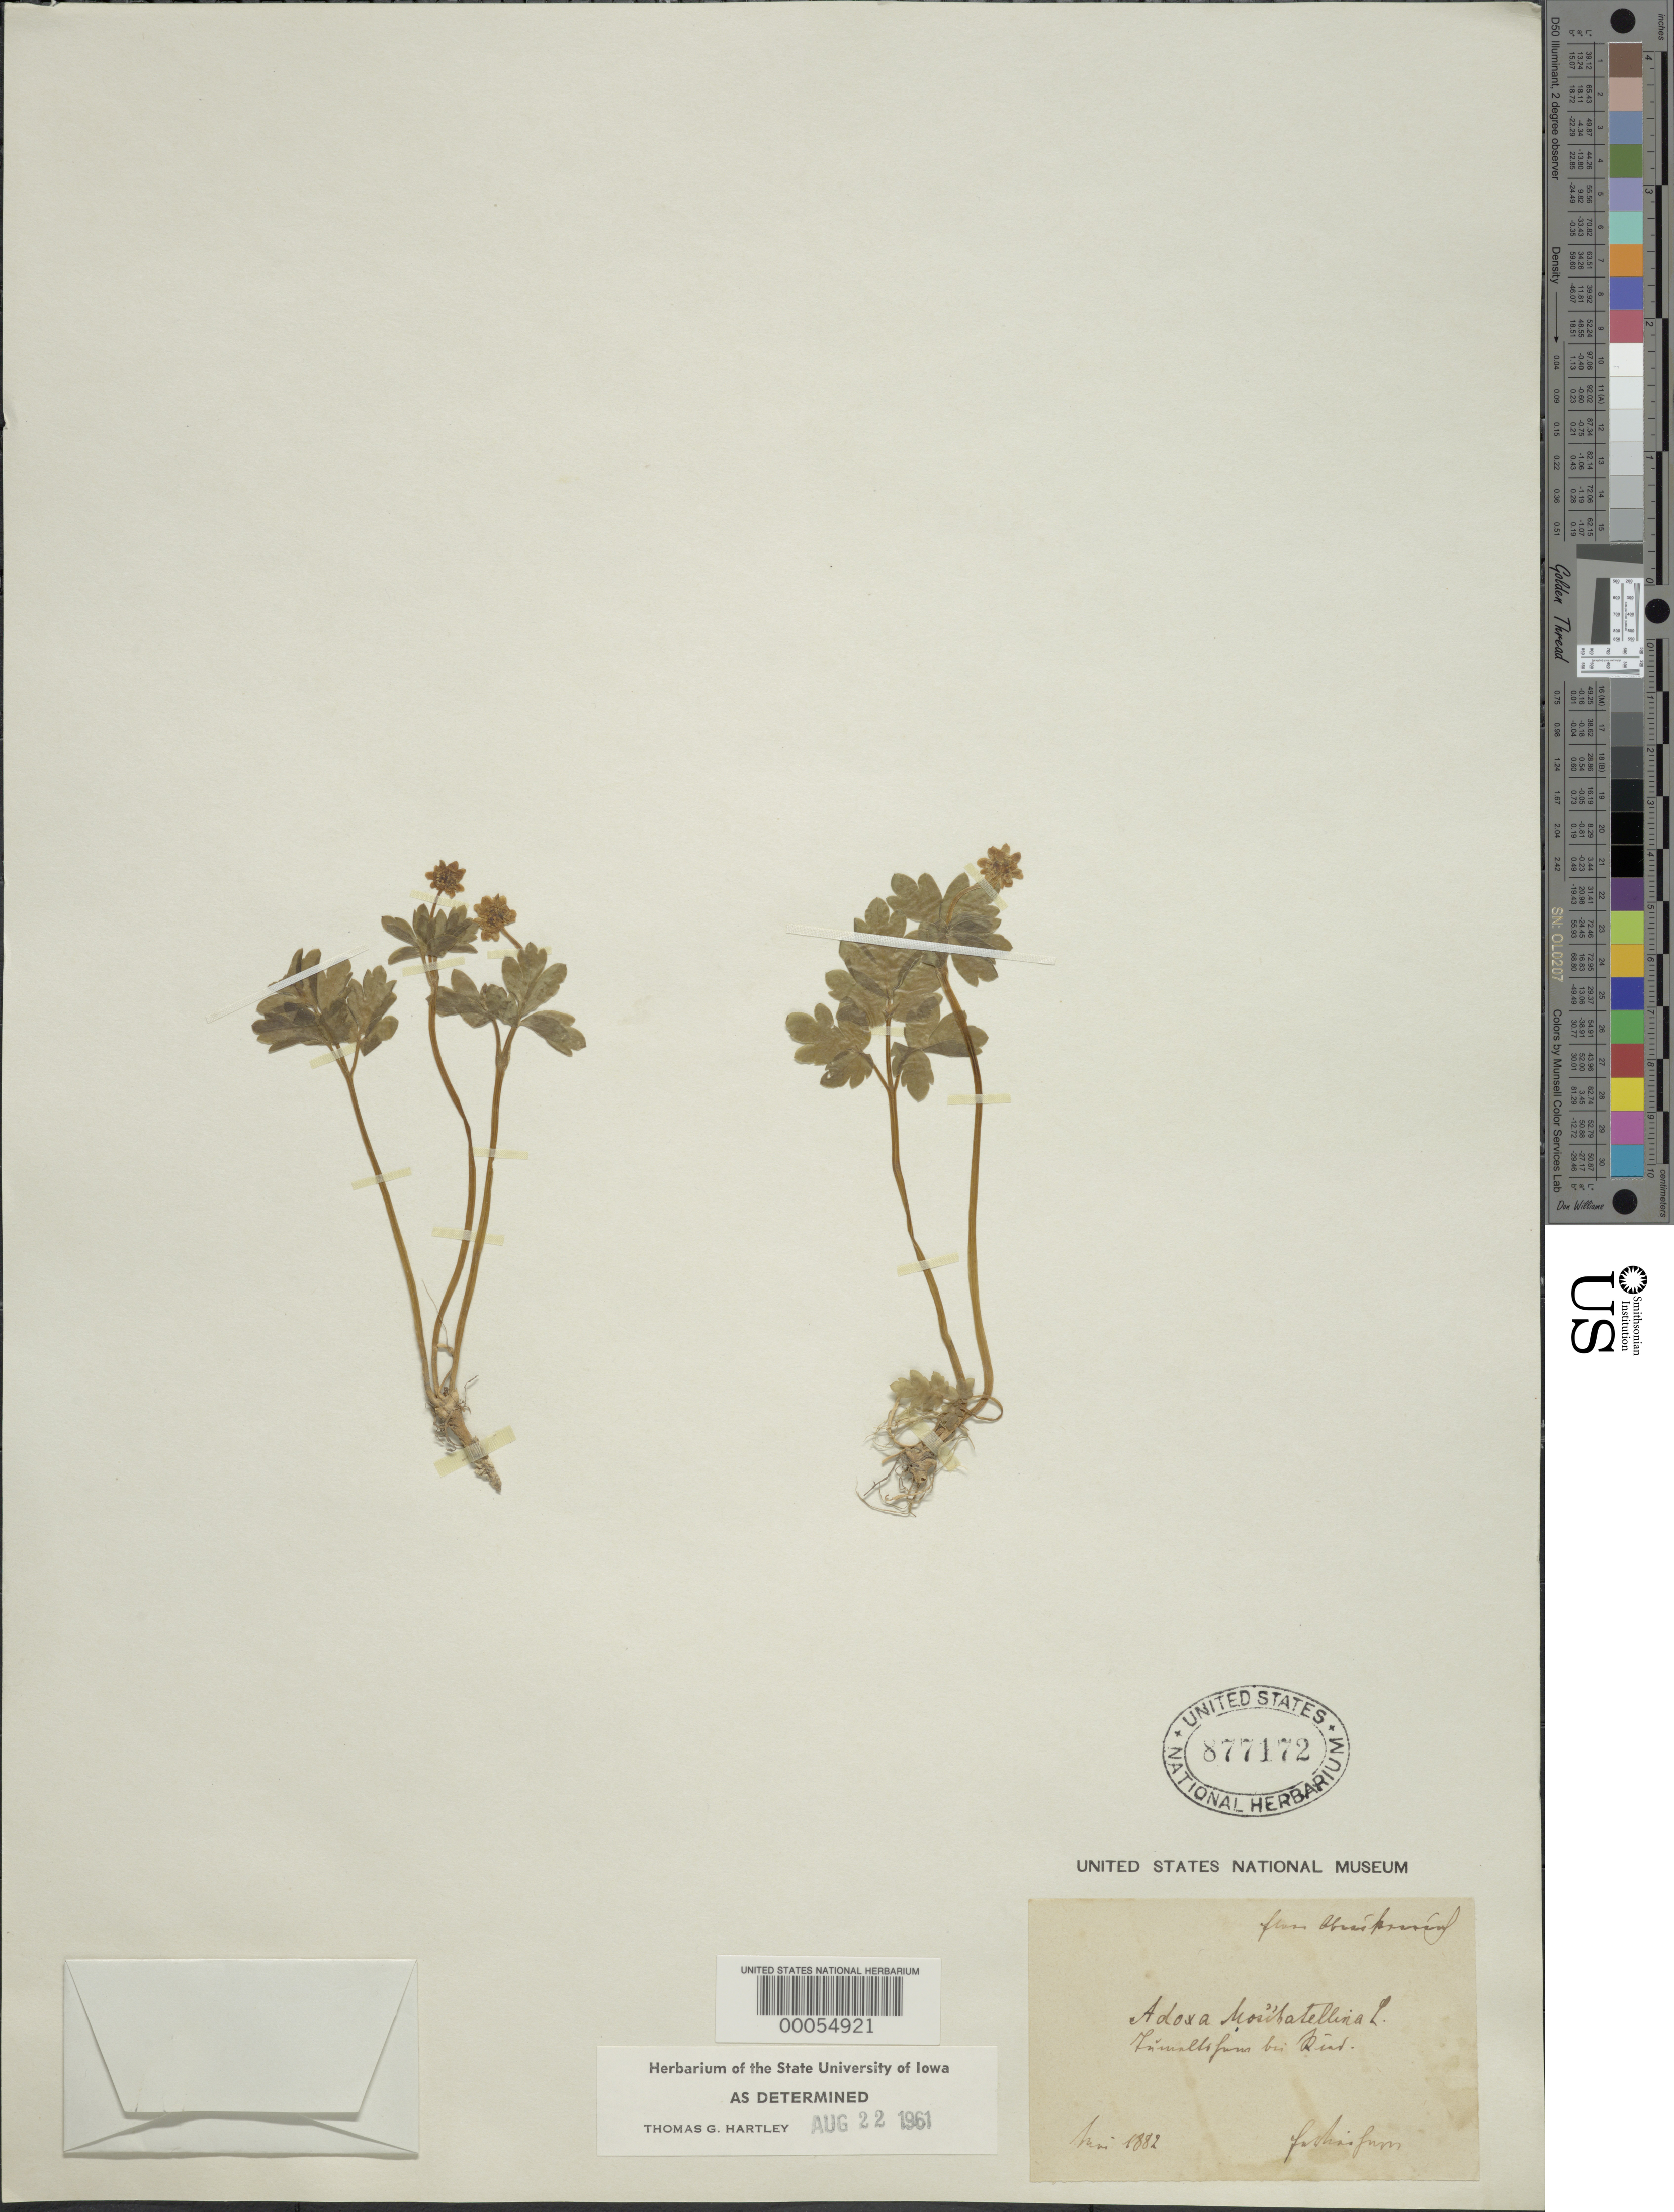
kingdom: Plantae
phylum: Tracheophyta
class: Magnoliopsida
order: Dipsacales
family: Viburnaceae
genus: Adoxa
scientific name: Adoxa moschatellina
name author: L.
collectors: Ex herb. Schimper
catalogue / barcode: US 877172